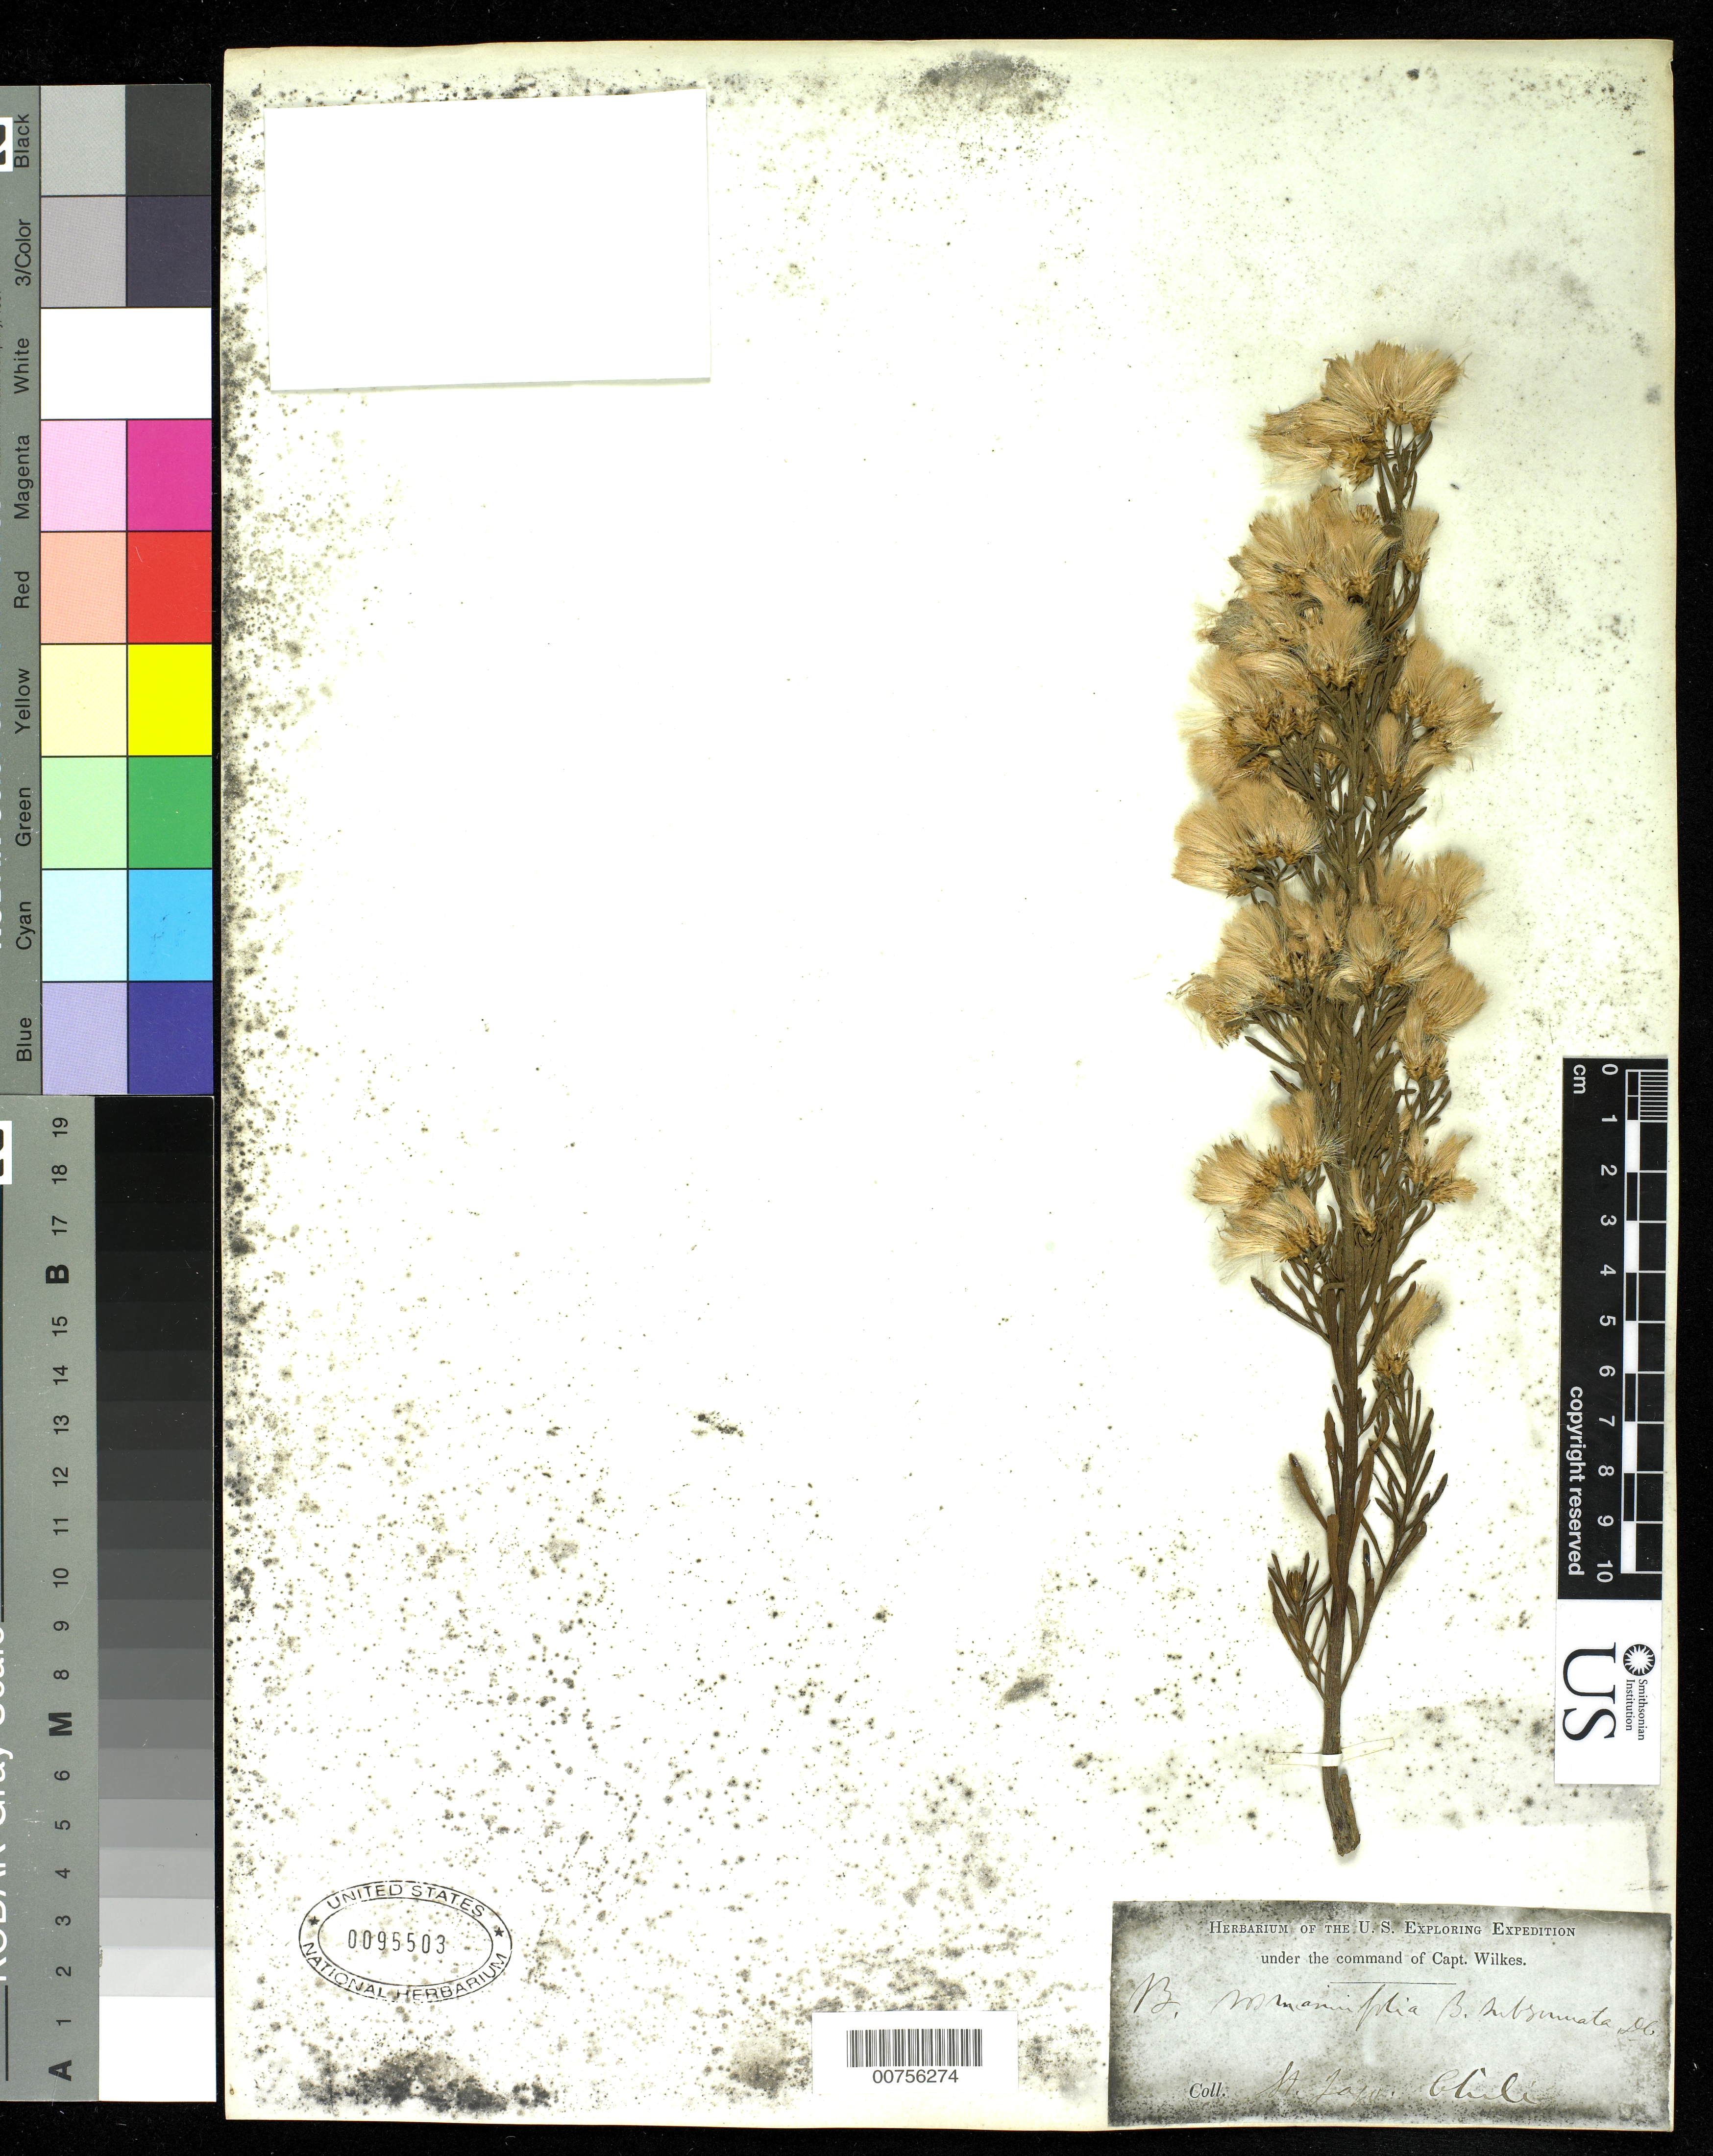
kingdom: Plantae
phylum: Tracheophyta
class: Magnoliopsida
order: Asterales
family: Asteraceae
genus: Baccharis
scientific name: Baccharis rosmarinifolia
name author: Hook. & Arn.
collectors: Wilkes Explor. Exped.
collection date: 1838/1842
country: Cape Verde Islands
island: Cape Verde Is.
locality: St. Jago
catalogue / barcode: US 95503